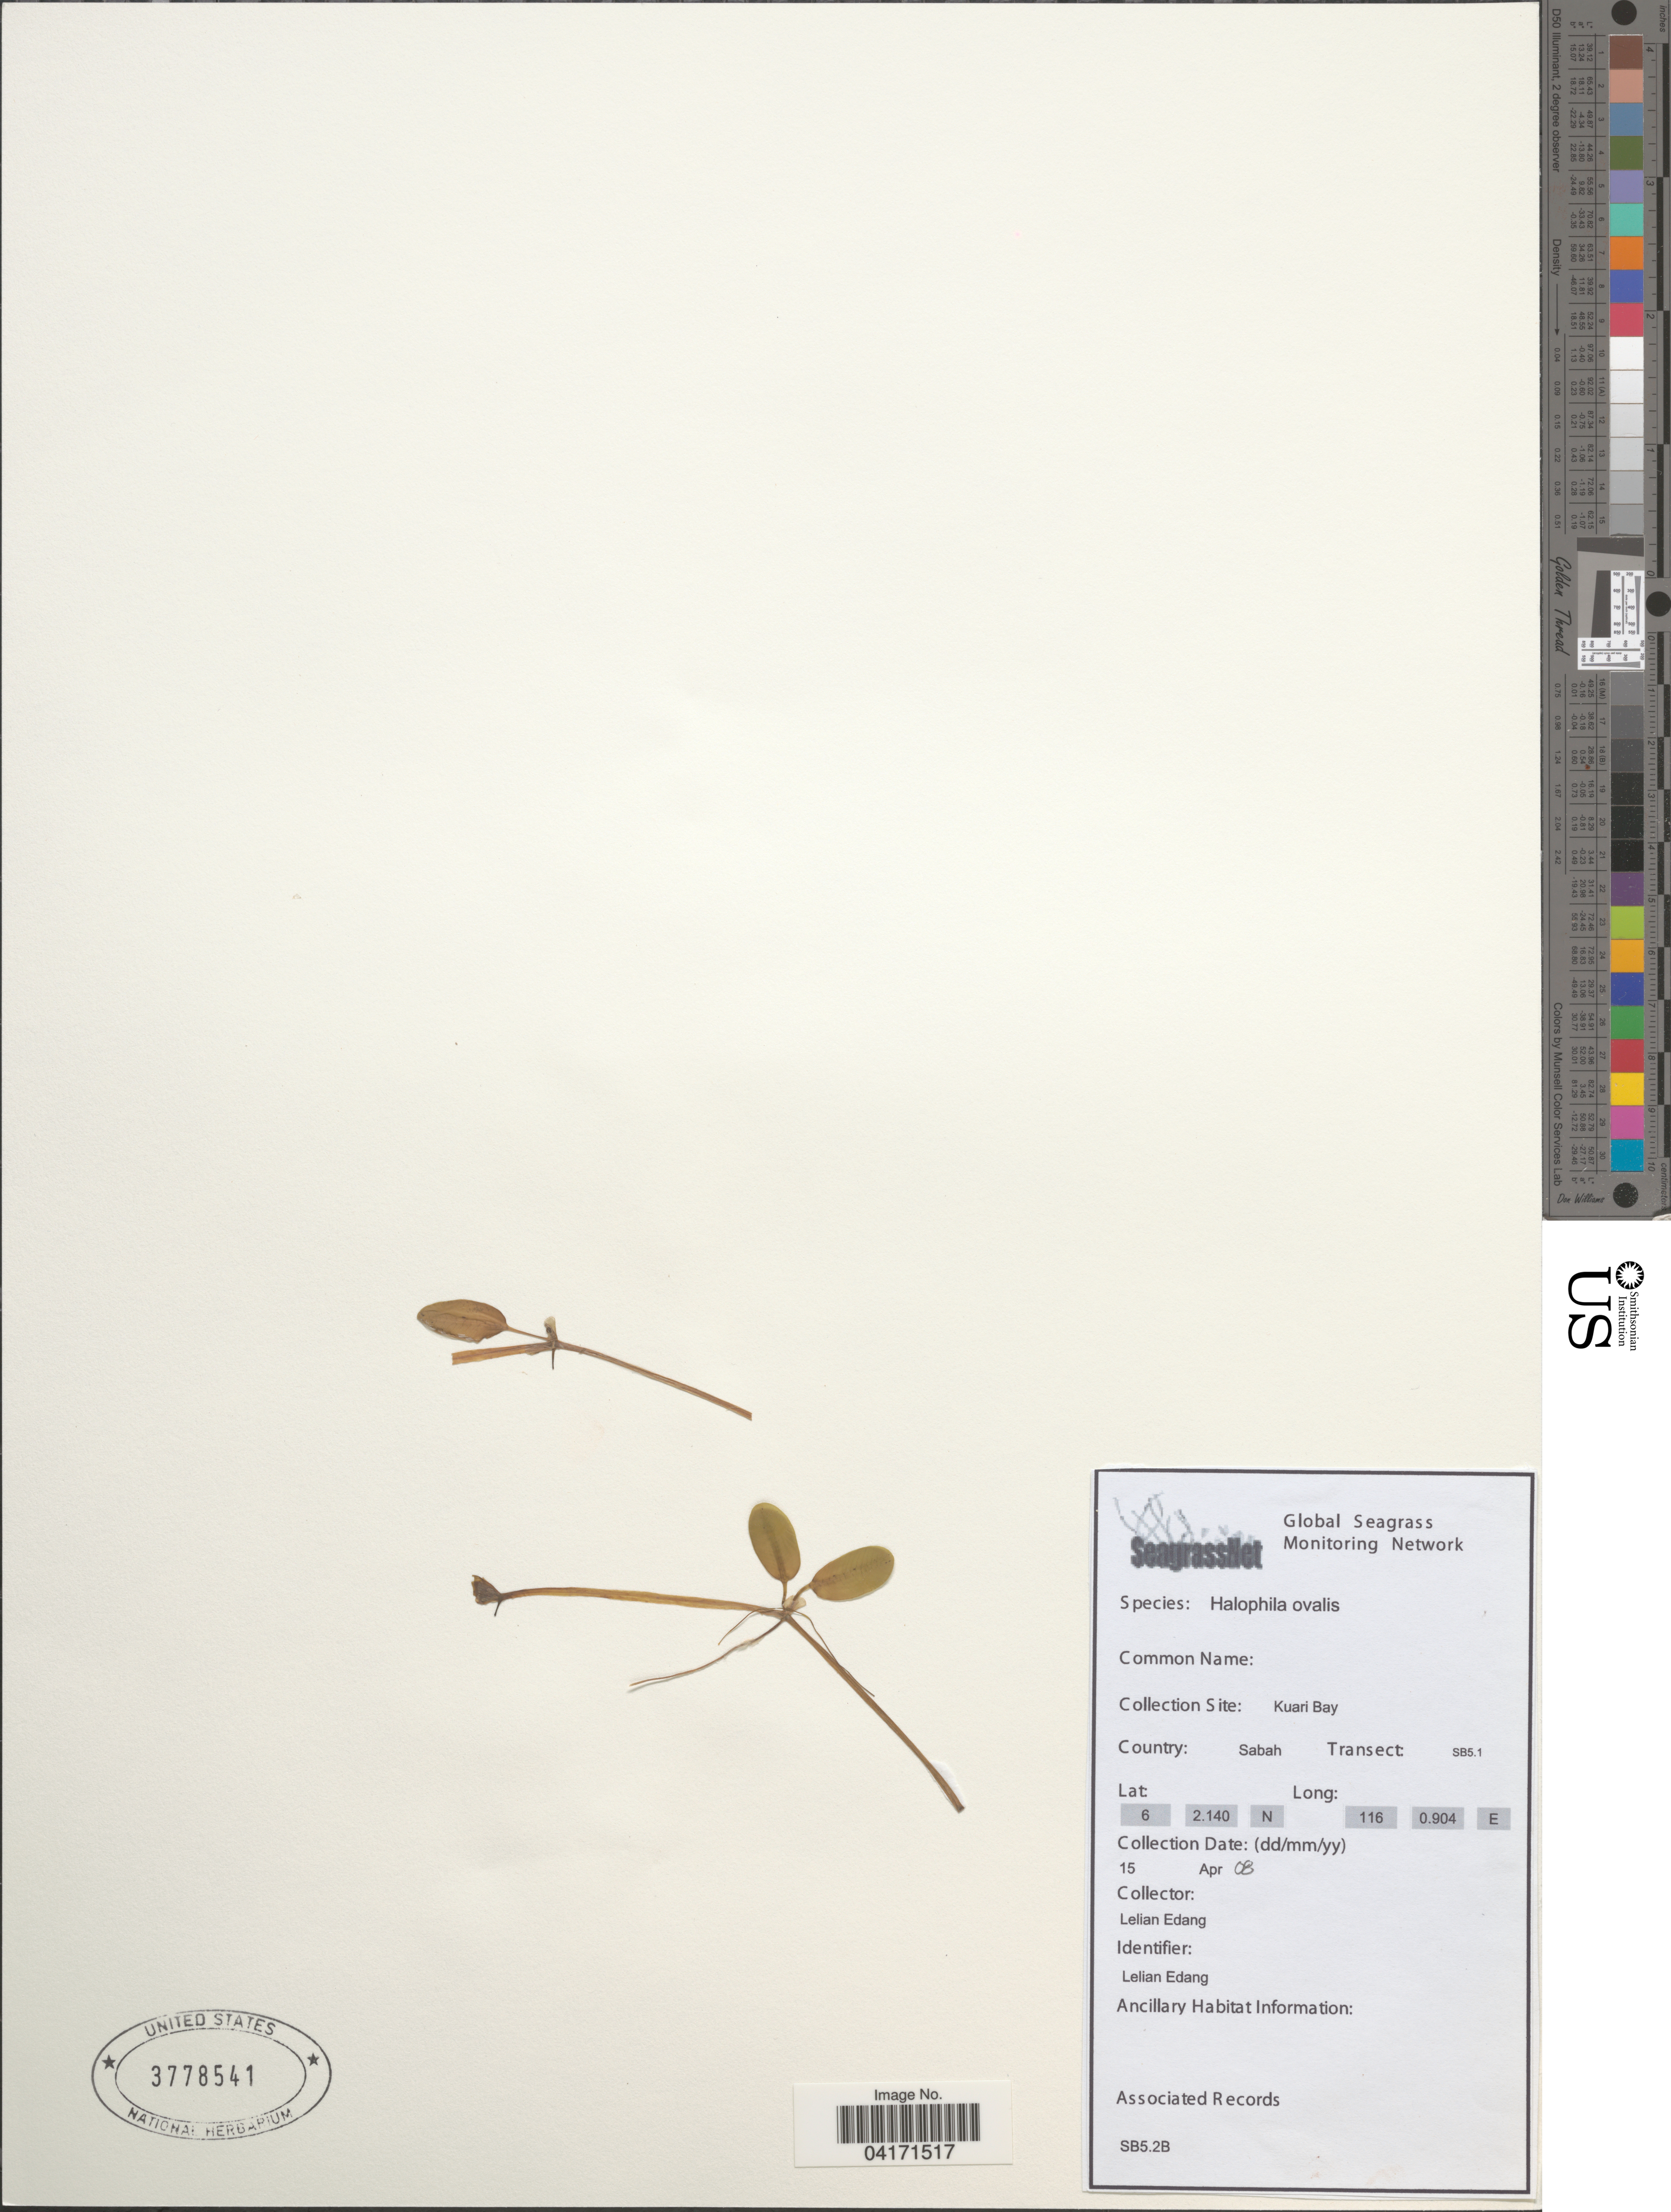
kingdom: Plantae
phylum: Tracheophyta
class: Liliopsida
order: Alismatales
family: Hydrocharitaceae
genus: Halophila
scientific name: Halophila ovalis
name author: (R. Br.) Hook. f.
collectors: L. Edang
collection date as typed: Transcribed d/m/y: 15/4/8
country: Malaysia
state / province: Sabah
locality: Kuari Bay. Transect: SB5.1.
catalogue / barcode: US 3778541